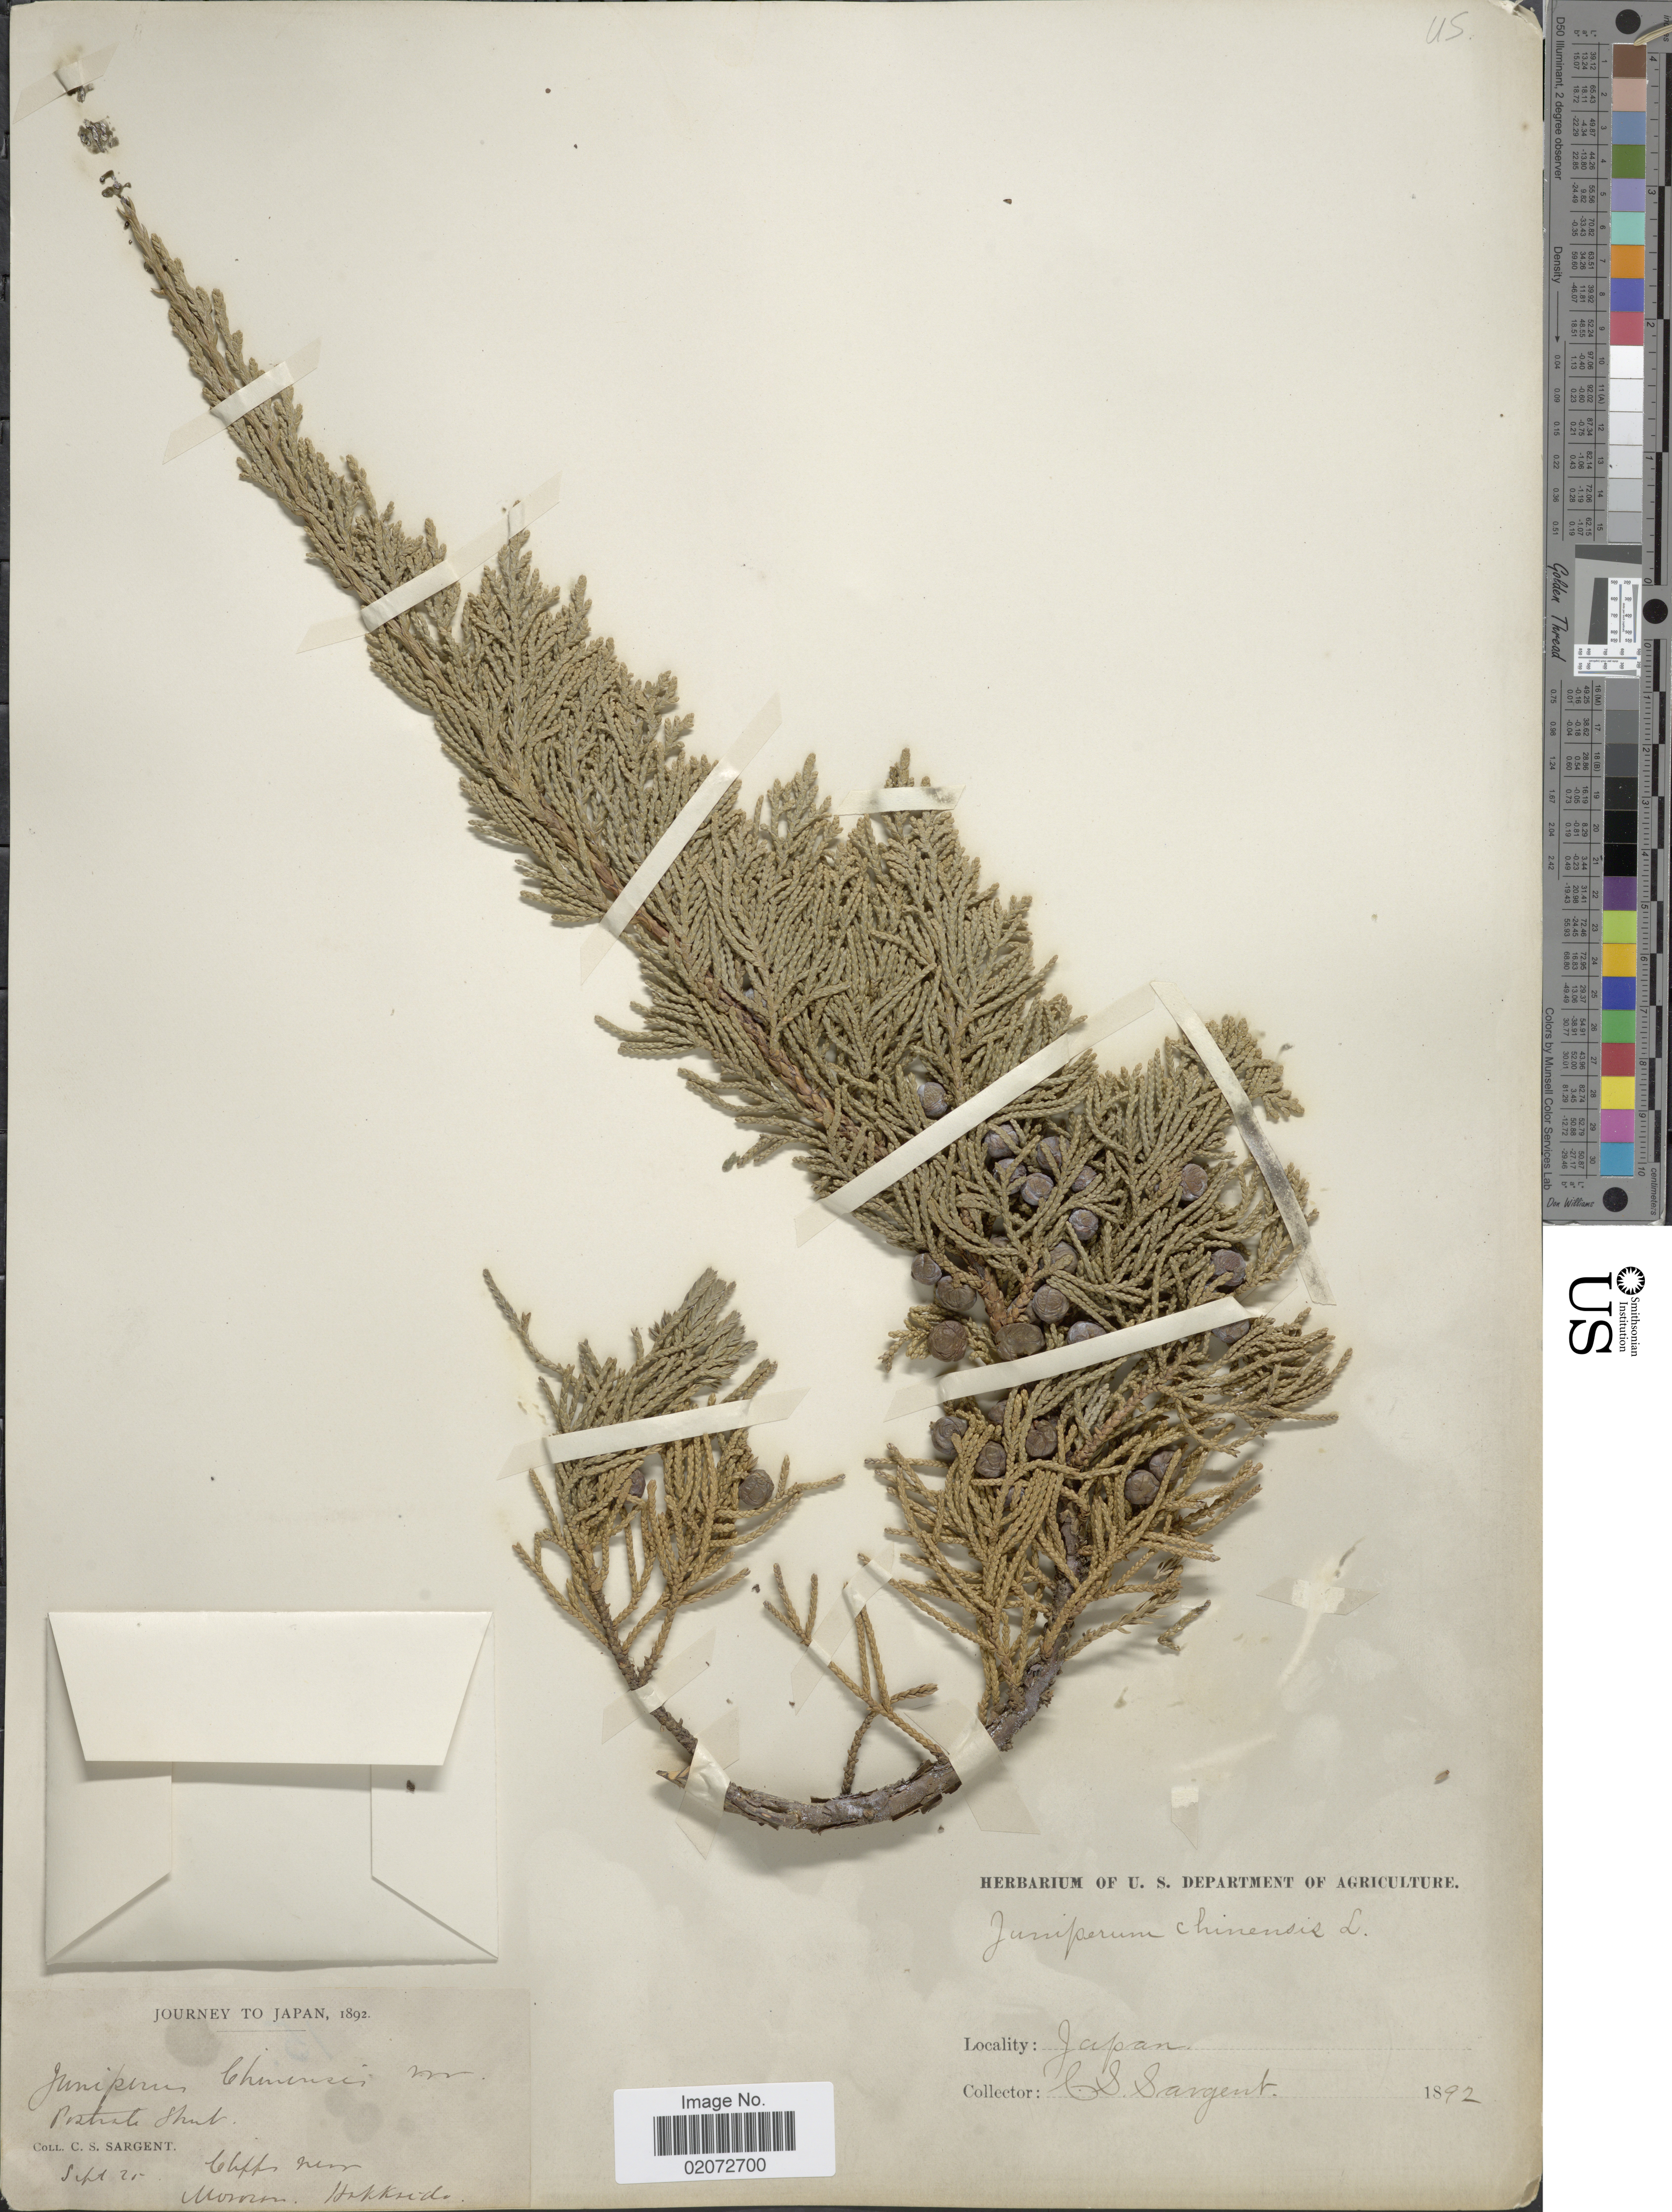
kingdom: Plantae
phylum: Tracheophyta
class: Pinopsida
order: Pinales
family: Cupressaceae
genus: Juniperus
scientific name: Juniperus chinensis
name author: L.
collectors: C. S. Sargent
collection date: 1891-09-25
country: Japan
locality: Cliffs near Hokkaido